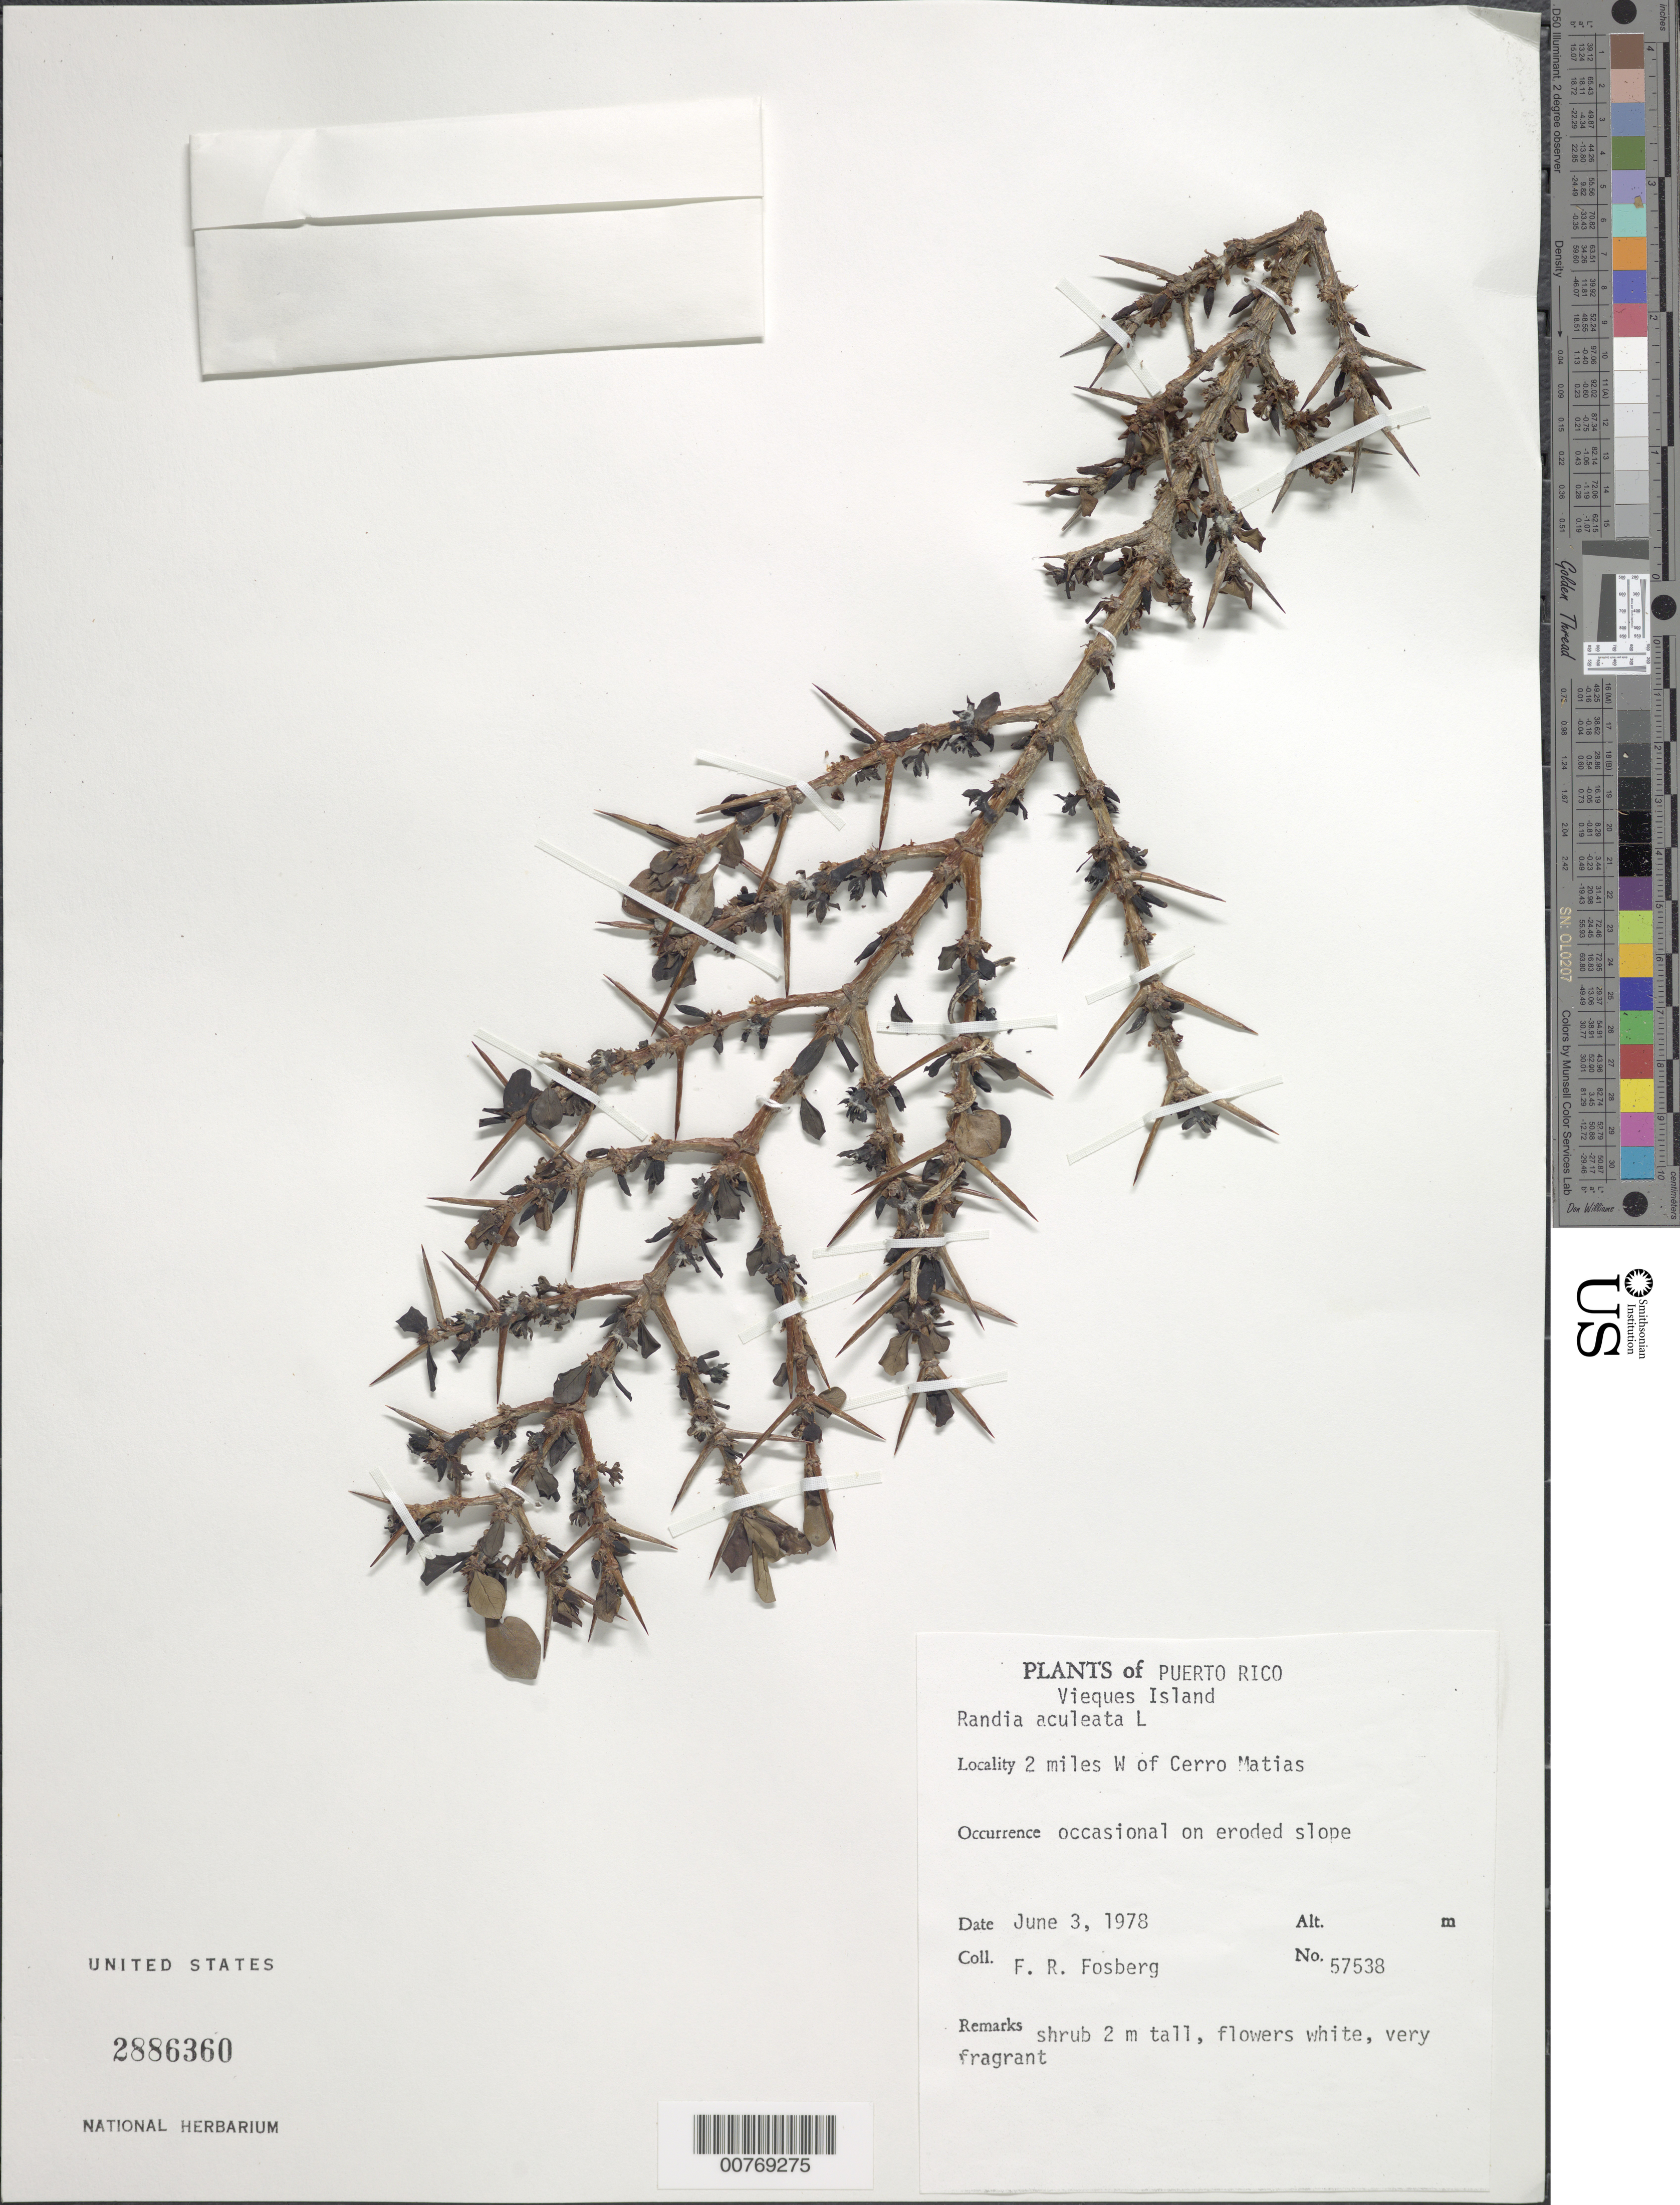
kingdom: Plantae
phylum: Tracheophyta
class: Magnoliopsida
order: Gentianales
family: Rubiaceae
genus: Randia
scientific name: Randia aculeata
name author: L.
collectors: F. R. Fosberg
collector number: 57538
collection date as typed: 03 Jun 1978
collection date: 1978-06-03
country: Puerto Rico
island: Vieques I.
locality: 2 mi W of Cerro Matias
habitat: Occasional on eroded slope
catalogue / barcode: US 2886360